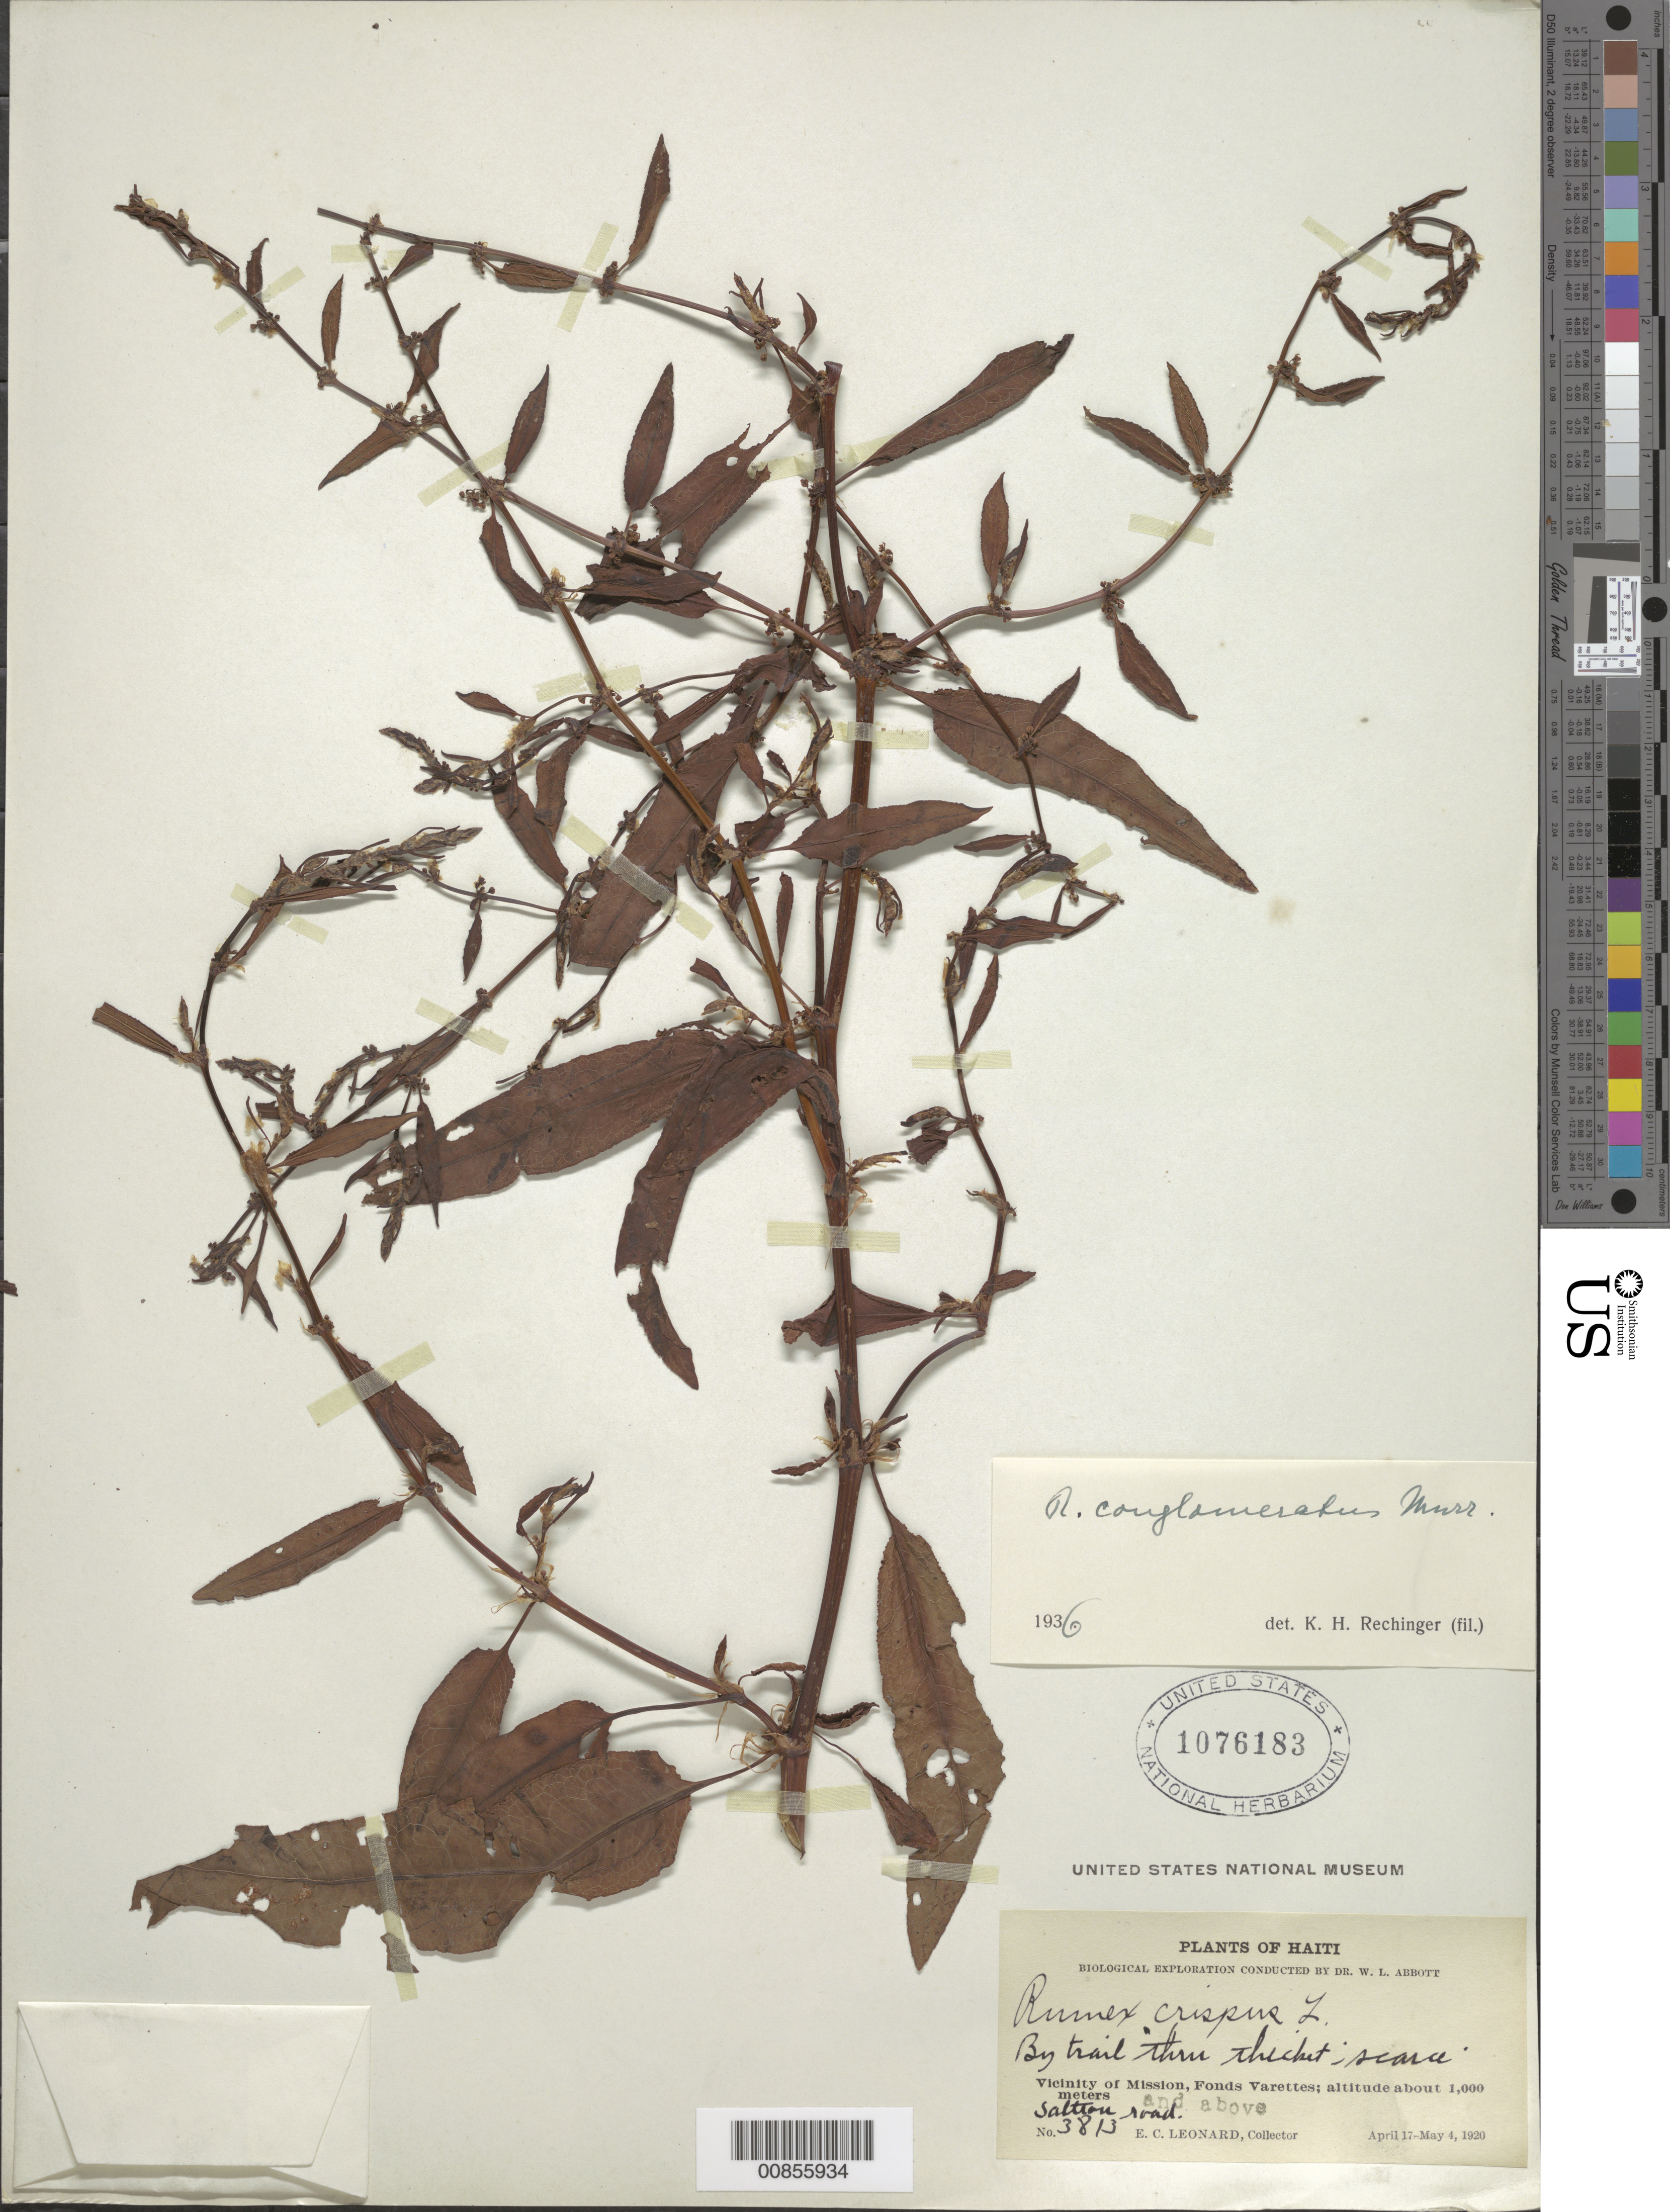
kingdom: Plantae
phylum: Tracheophyta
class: Magnoliopsida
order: Caryophyllales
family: Polygonaceae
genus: Rumex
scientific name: Rumex crispus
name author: L.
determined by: Rechinger, K. H.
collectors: E. C. Leonard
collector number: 3813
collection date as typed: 17 Apr 1920 to 04 May 1920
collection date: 1920-04-17/1920-05-04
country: Haiti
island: Hispaniola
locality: Vicinity of Mission, Fonds Varettes. Saltrou road.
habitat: By trail thru thicket.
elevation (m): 1000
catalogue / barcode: US 1076183